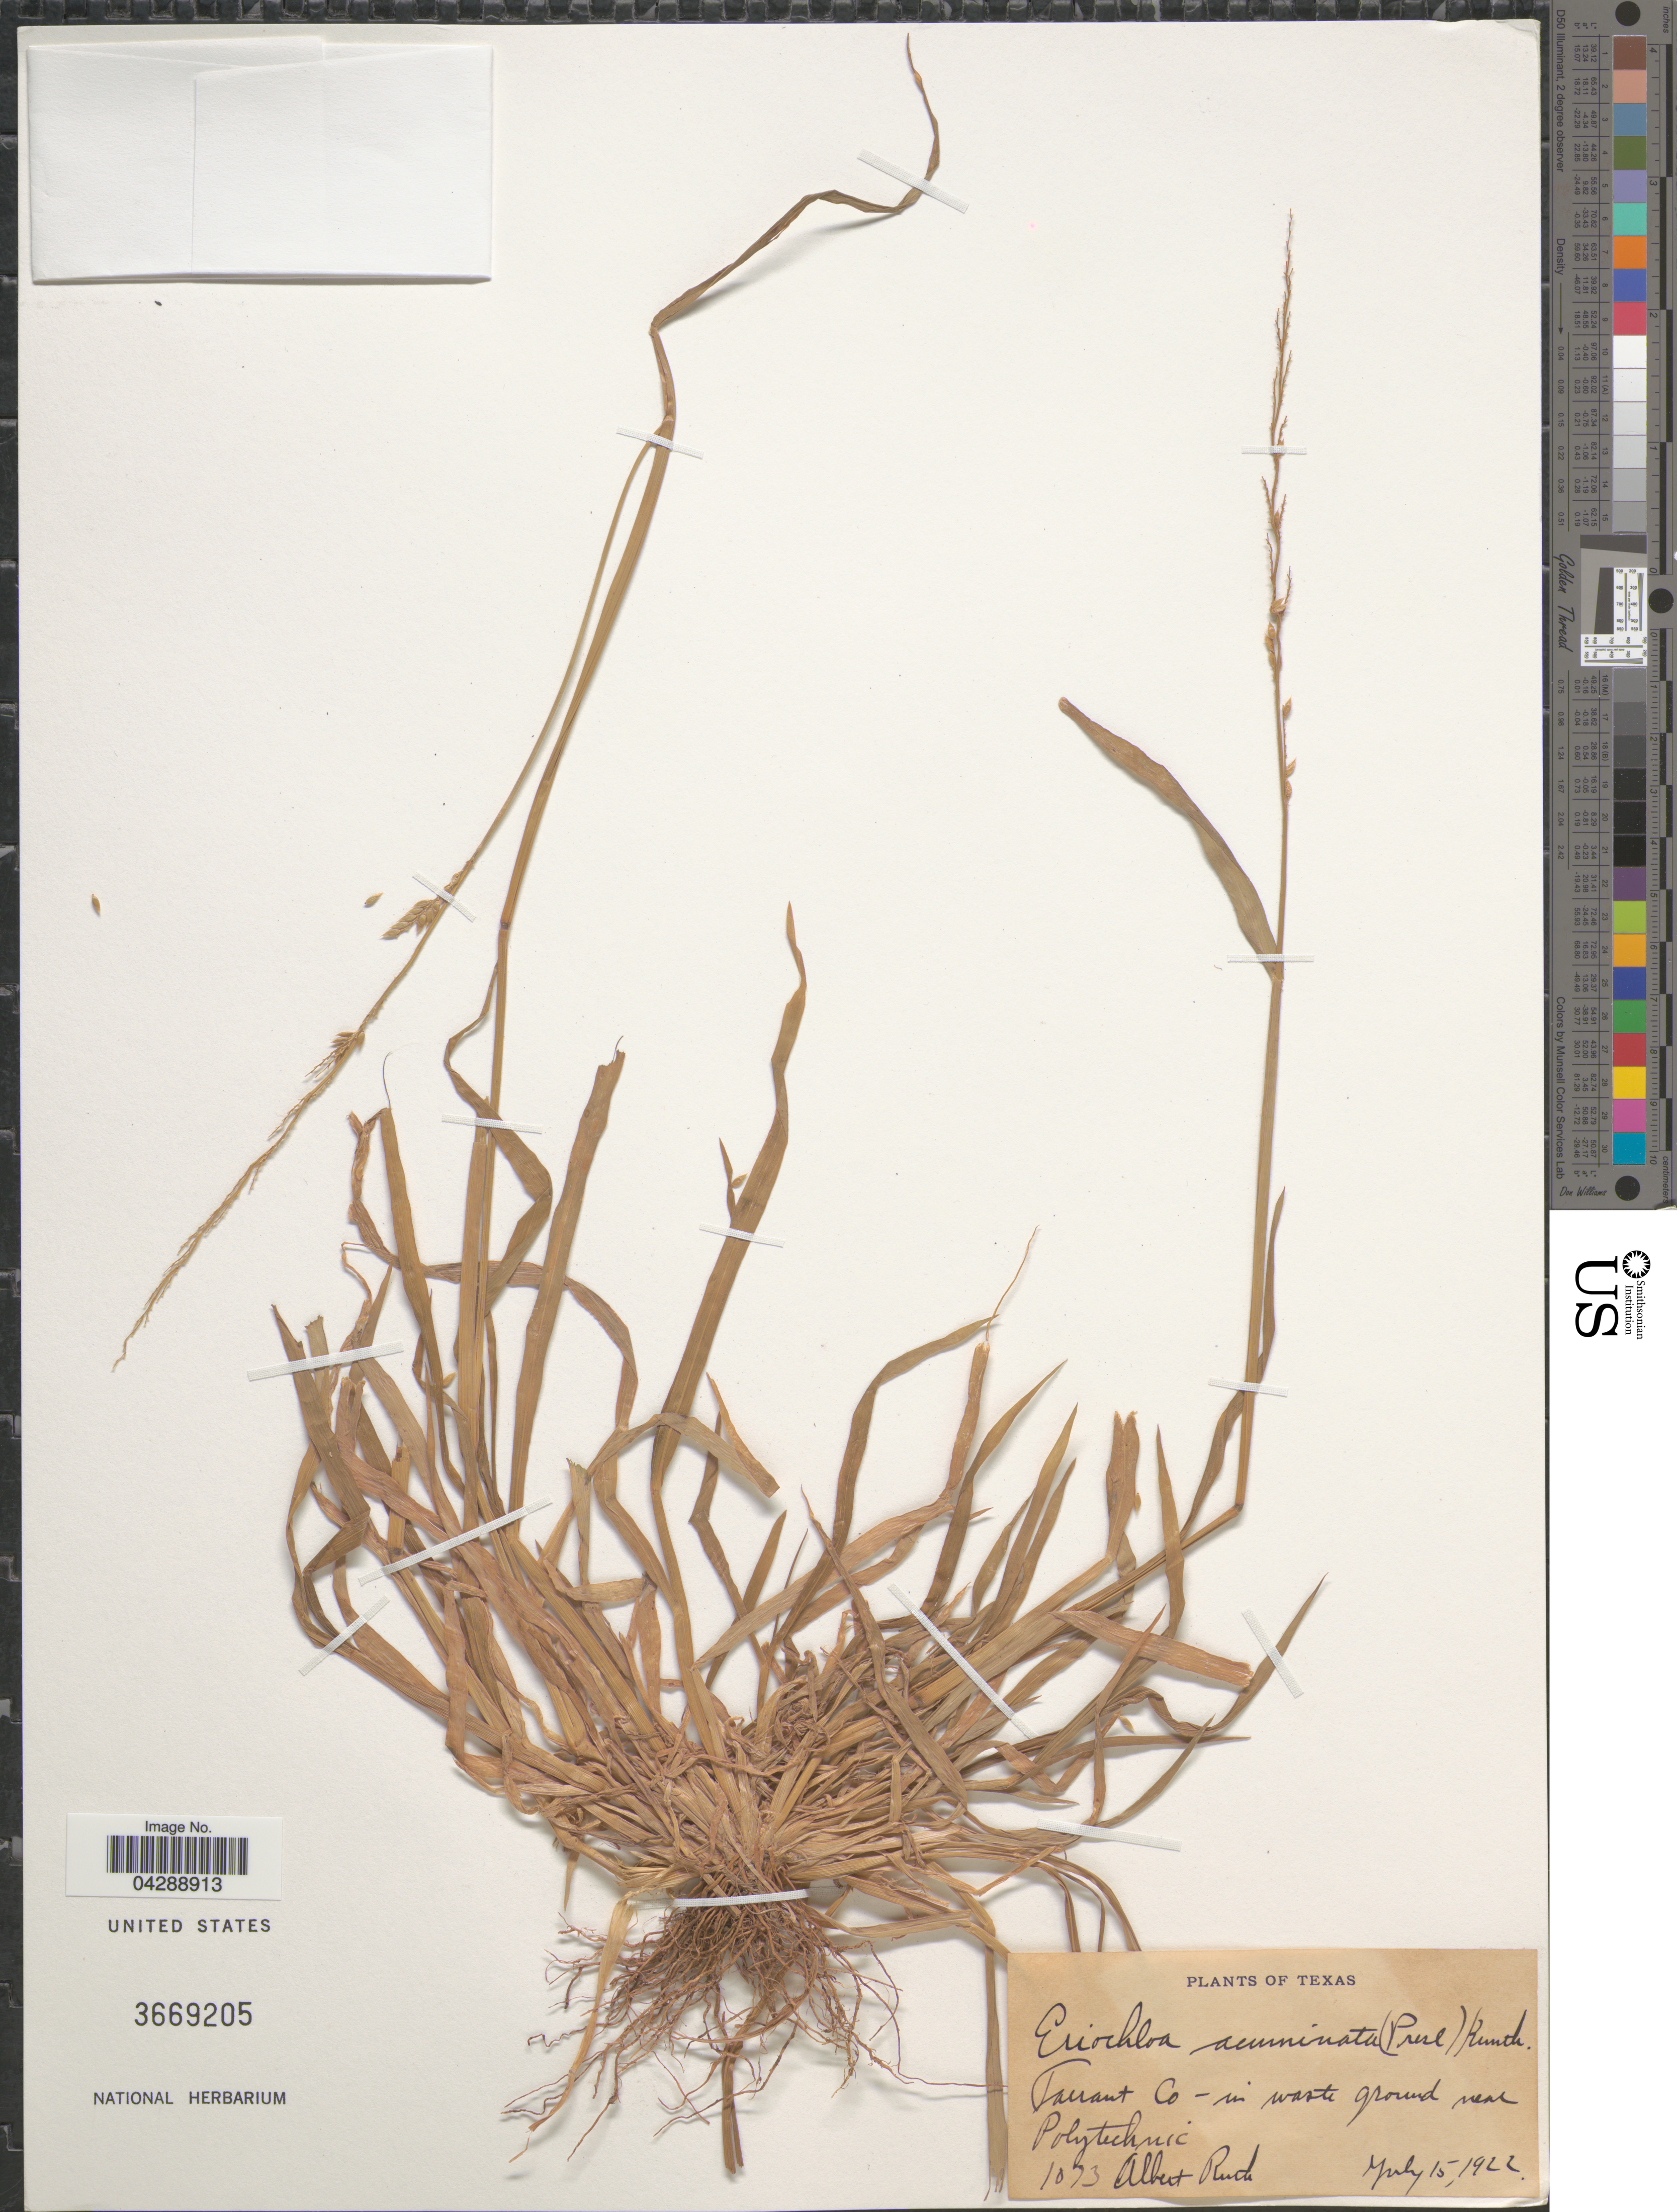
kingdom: Plantae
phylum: Tracheophyta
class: Liliopsida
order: Poales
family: Poaceae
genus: Eriochloa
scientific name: Eriochloa acuminata var. acuminata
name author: (J. Presl) Kunth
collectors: A. Ruth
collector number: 1073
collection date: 1922-07-15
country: United States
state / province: Texas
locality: Tanant Co - in waste ground near Polytechnic.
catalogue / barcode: US 3669205